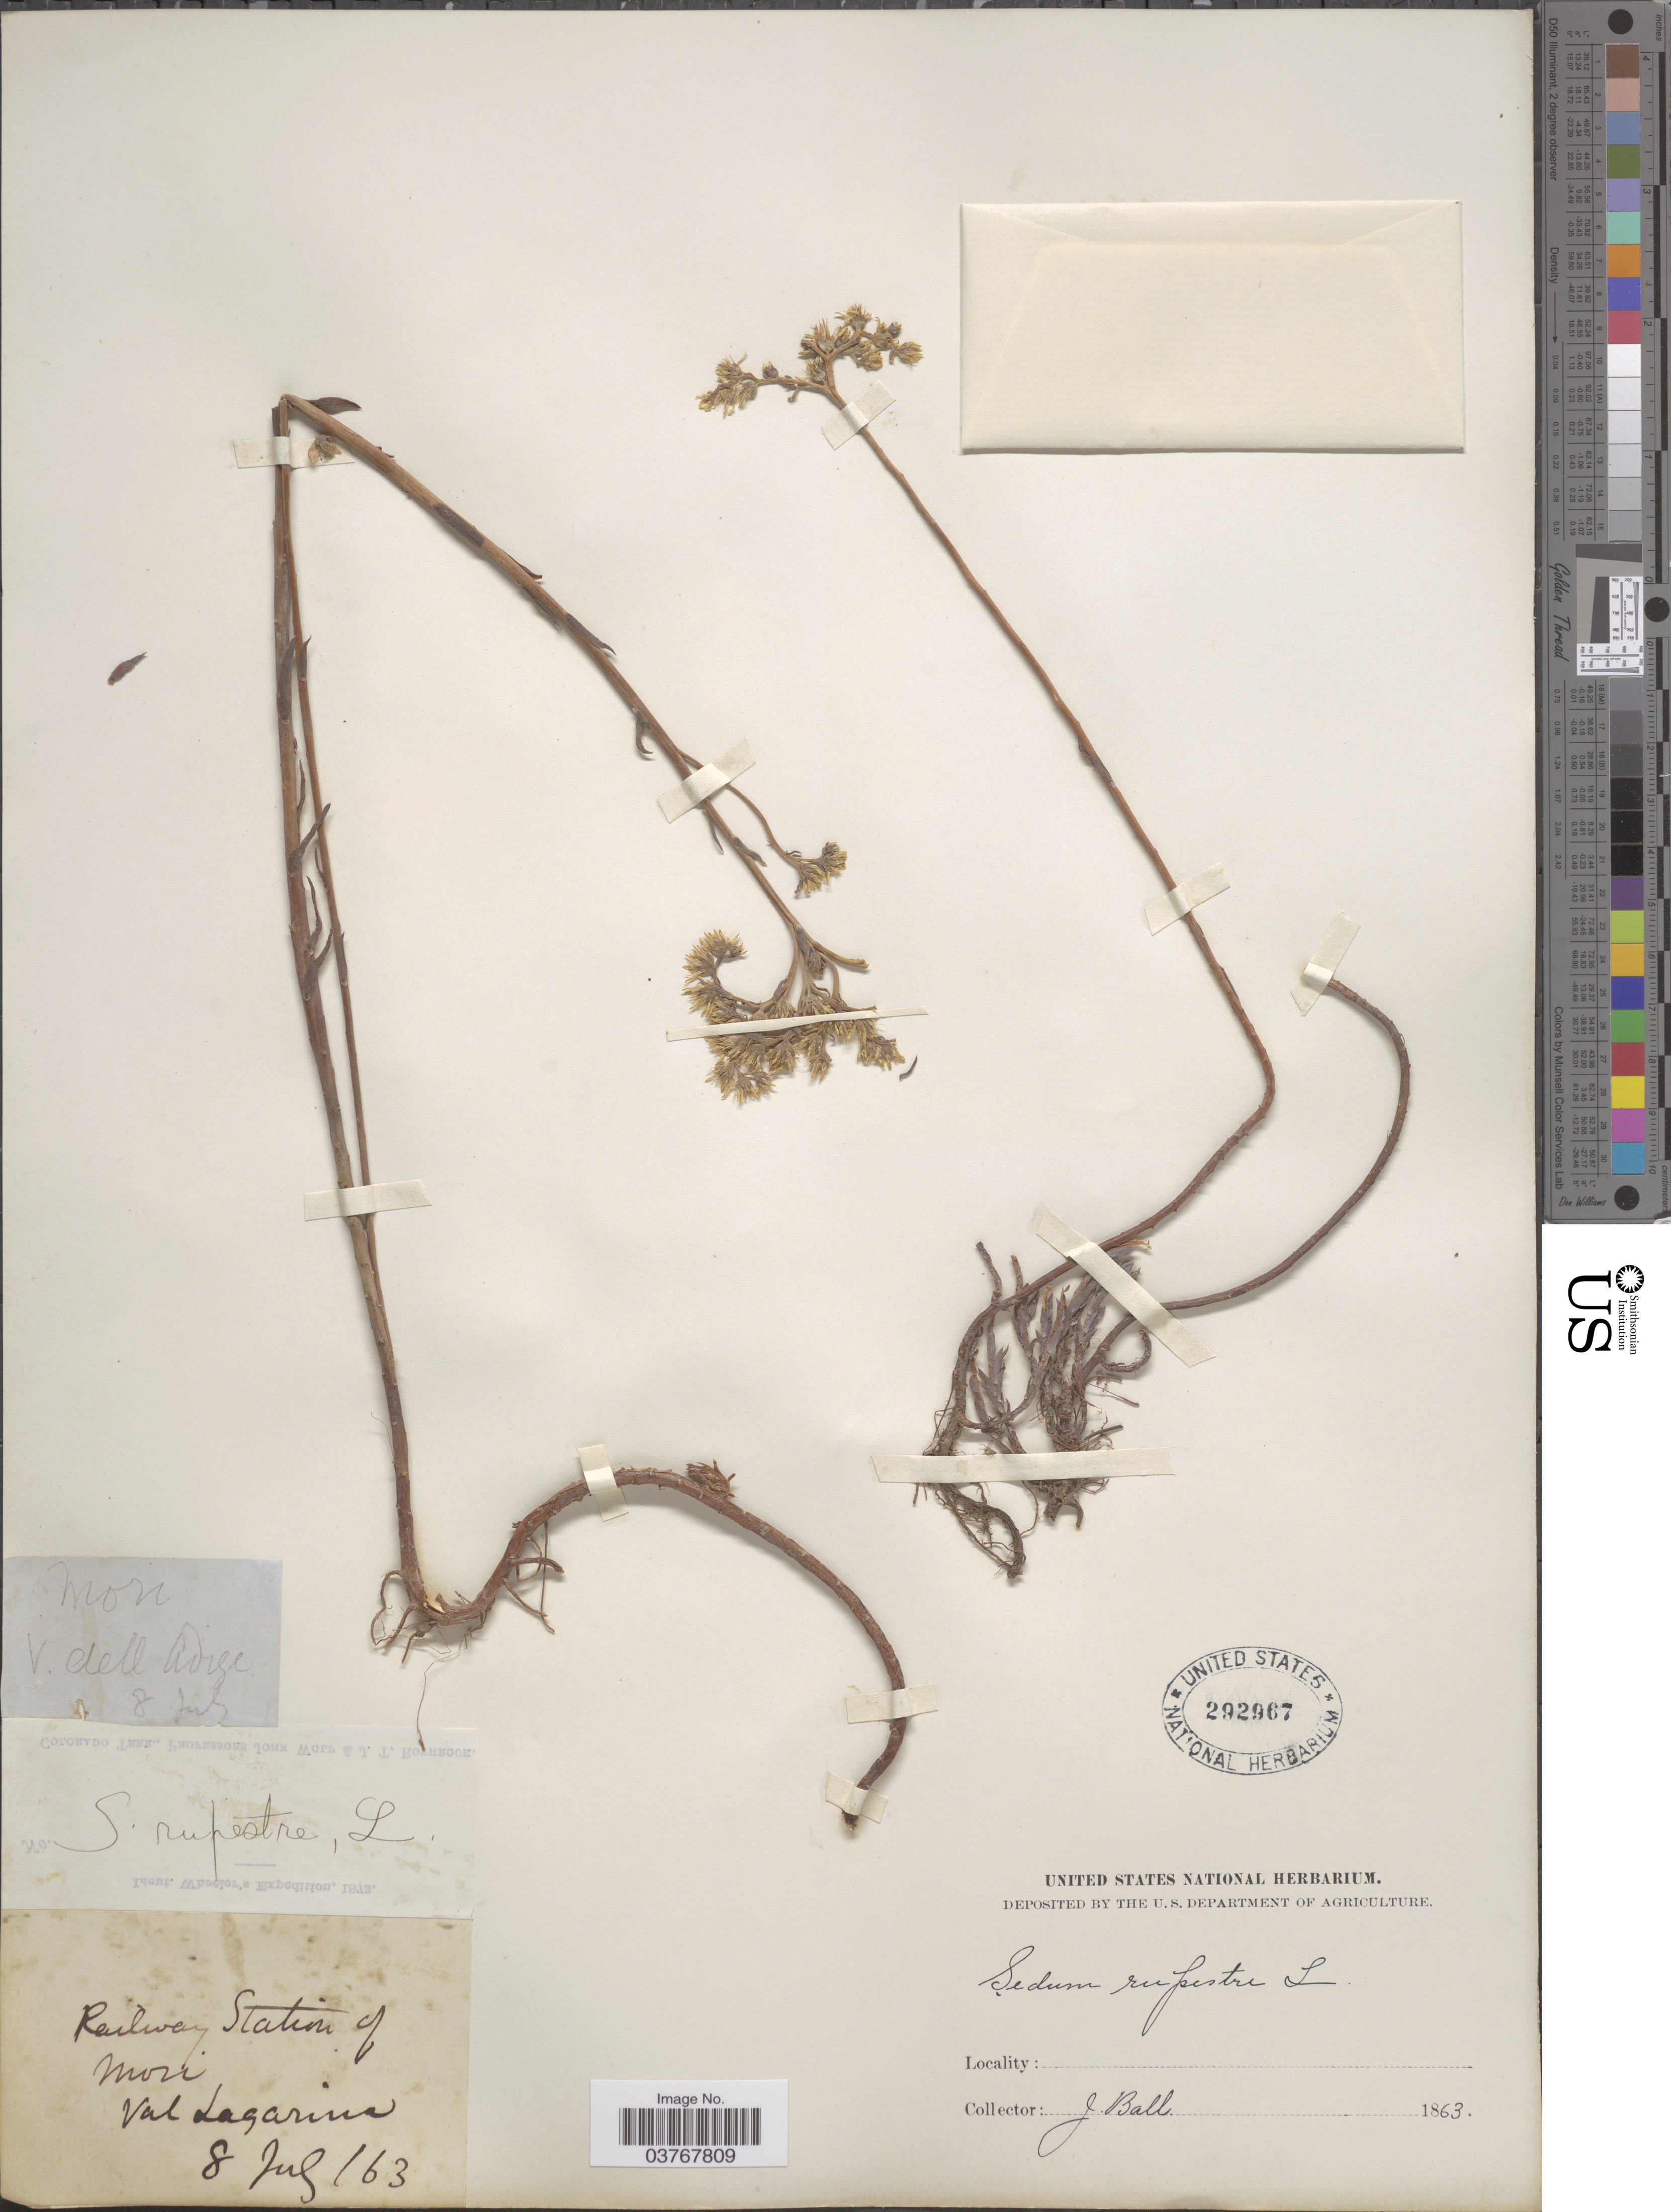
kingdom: Plantae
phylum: Tracheophyta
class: Magnoliopsida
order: Saxifragales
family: Crassulaceae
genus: Petrosedum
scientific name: Petrosedum rupestre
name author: (L.) P.V. Heath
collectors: J. Ball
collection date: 1863-07-08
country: Italy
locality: Mon. V. dell Lage. Val Lagarina.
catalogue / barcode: US 292967